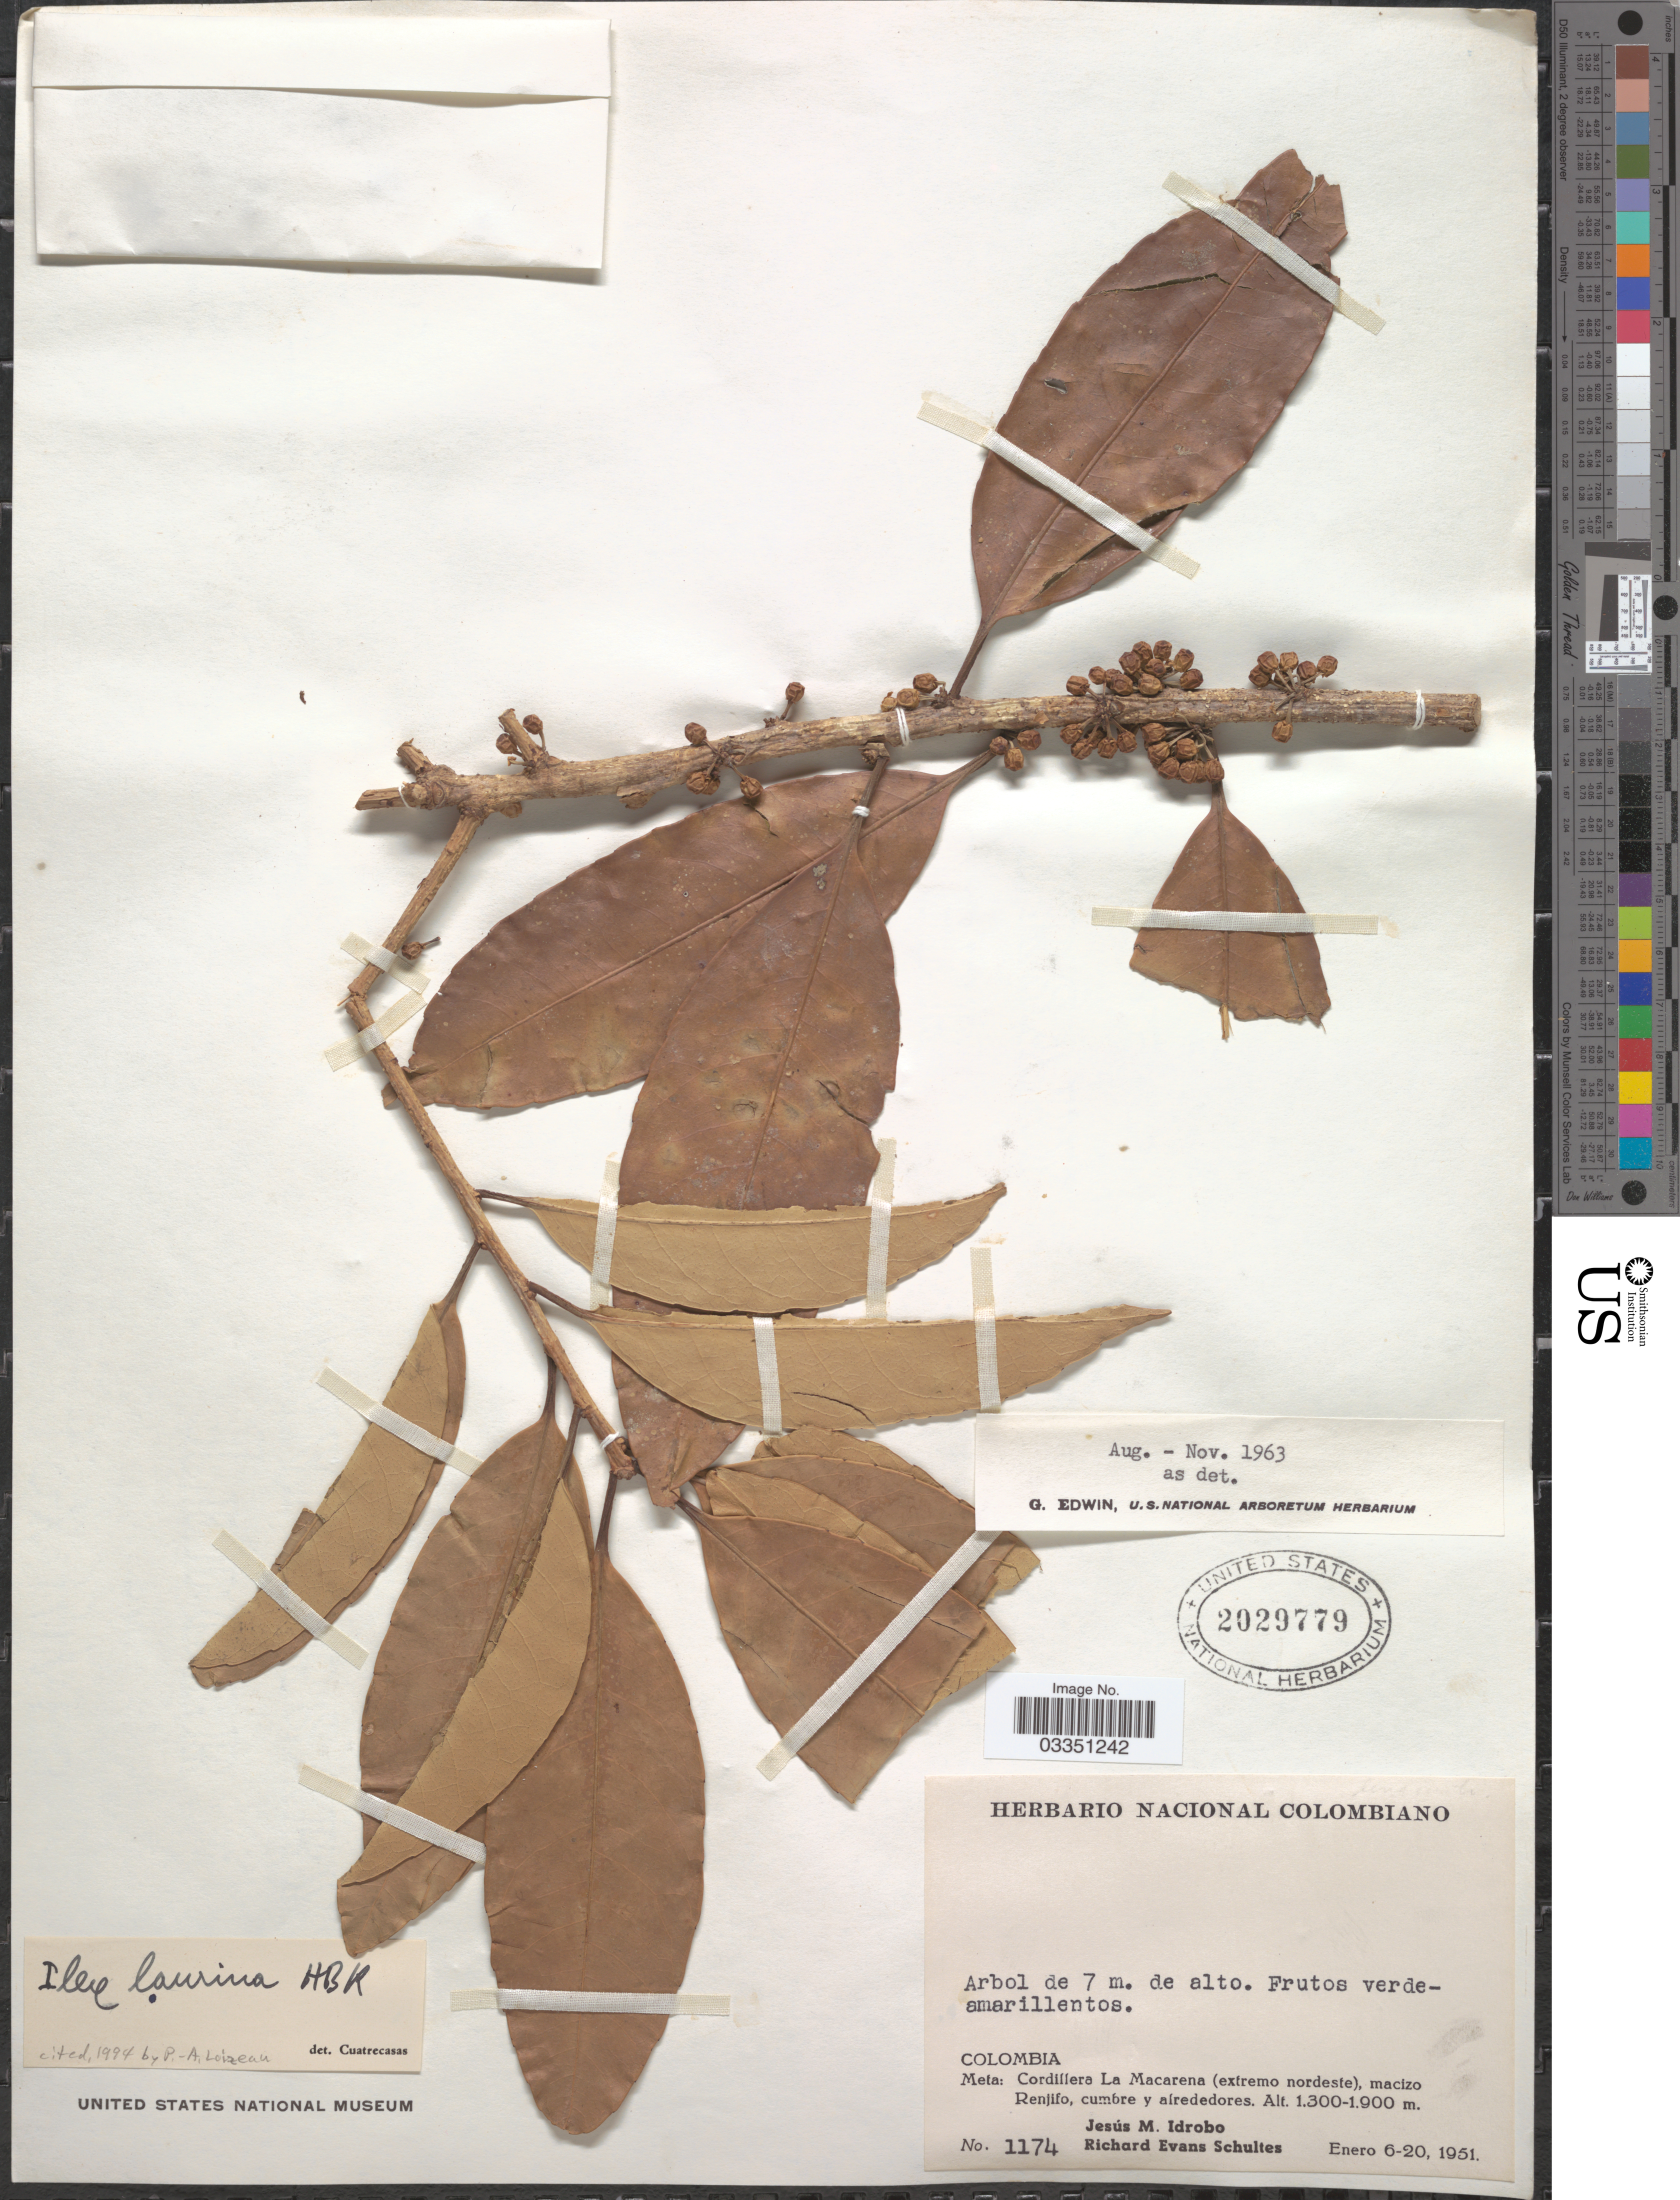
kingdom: Plantae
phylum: Tracheophyta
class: Magnoliopsida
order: Aquifoliales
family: Aquifoliaceae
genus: Ilex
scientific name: Ilex laurina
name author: Kunth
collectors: J. M. Idrobo & R. E. Schultes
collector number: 1174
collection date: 1951-01-06/1951-01-20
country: Colombia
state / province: Meta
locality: Cordillera La Macarena (extremo nordeste), macizo Renjifo, cumbre y alrededores.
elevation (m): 1300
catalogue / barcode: US 2029779